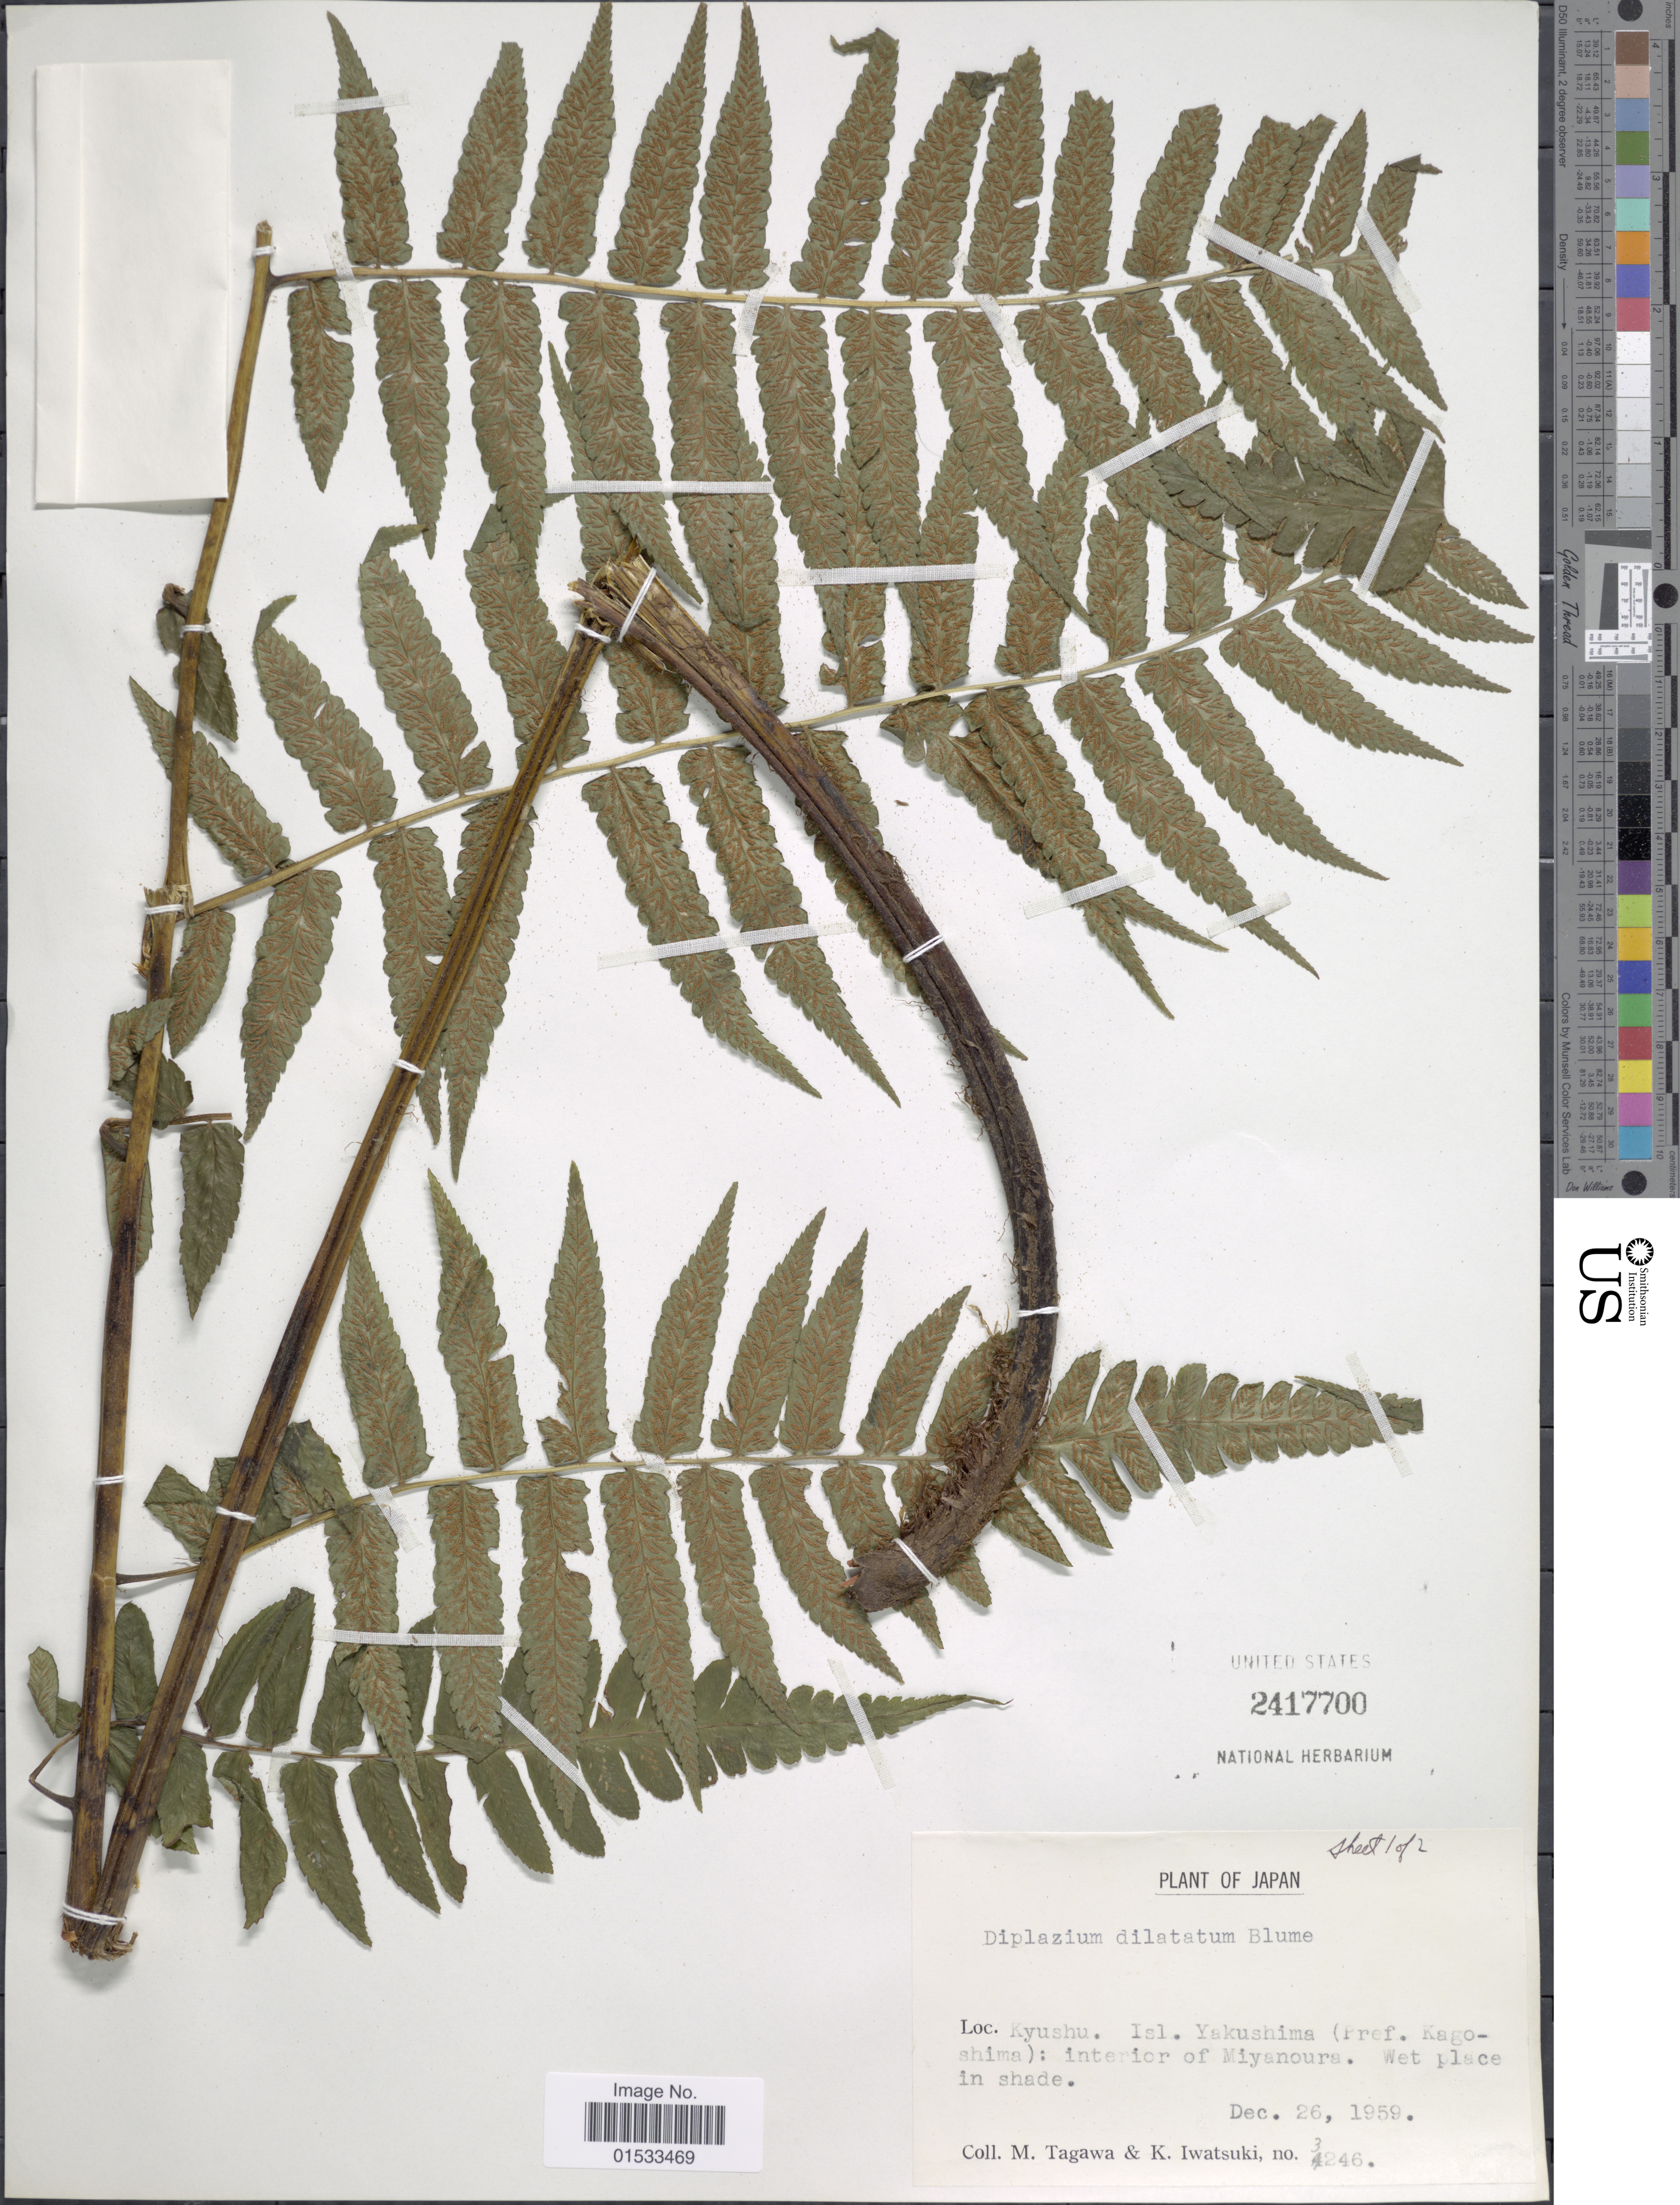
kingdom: Plantae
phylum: Tracheophyta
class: Polypodiopsida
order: Polypodiales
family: Athyriaceae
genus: Diplazium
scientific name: Diplazium dilatatum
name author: Blume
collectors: M. Tagawa & K. Iwatsuki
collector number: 3246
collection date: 1959-12-26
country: Japan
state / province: Kagosima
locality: Kyushu, Isl. Yakushima, interior of Yalushima, interior of Miyanoura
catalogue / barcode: US 2417700